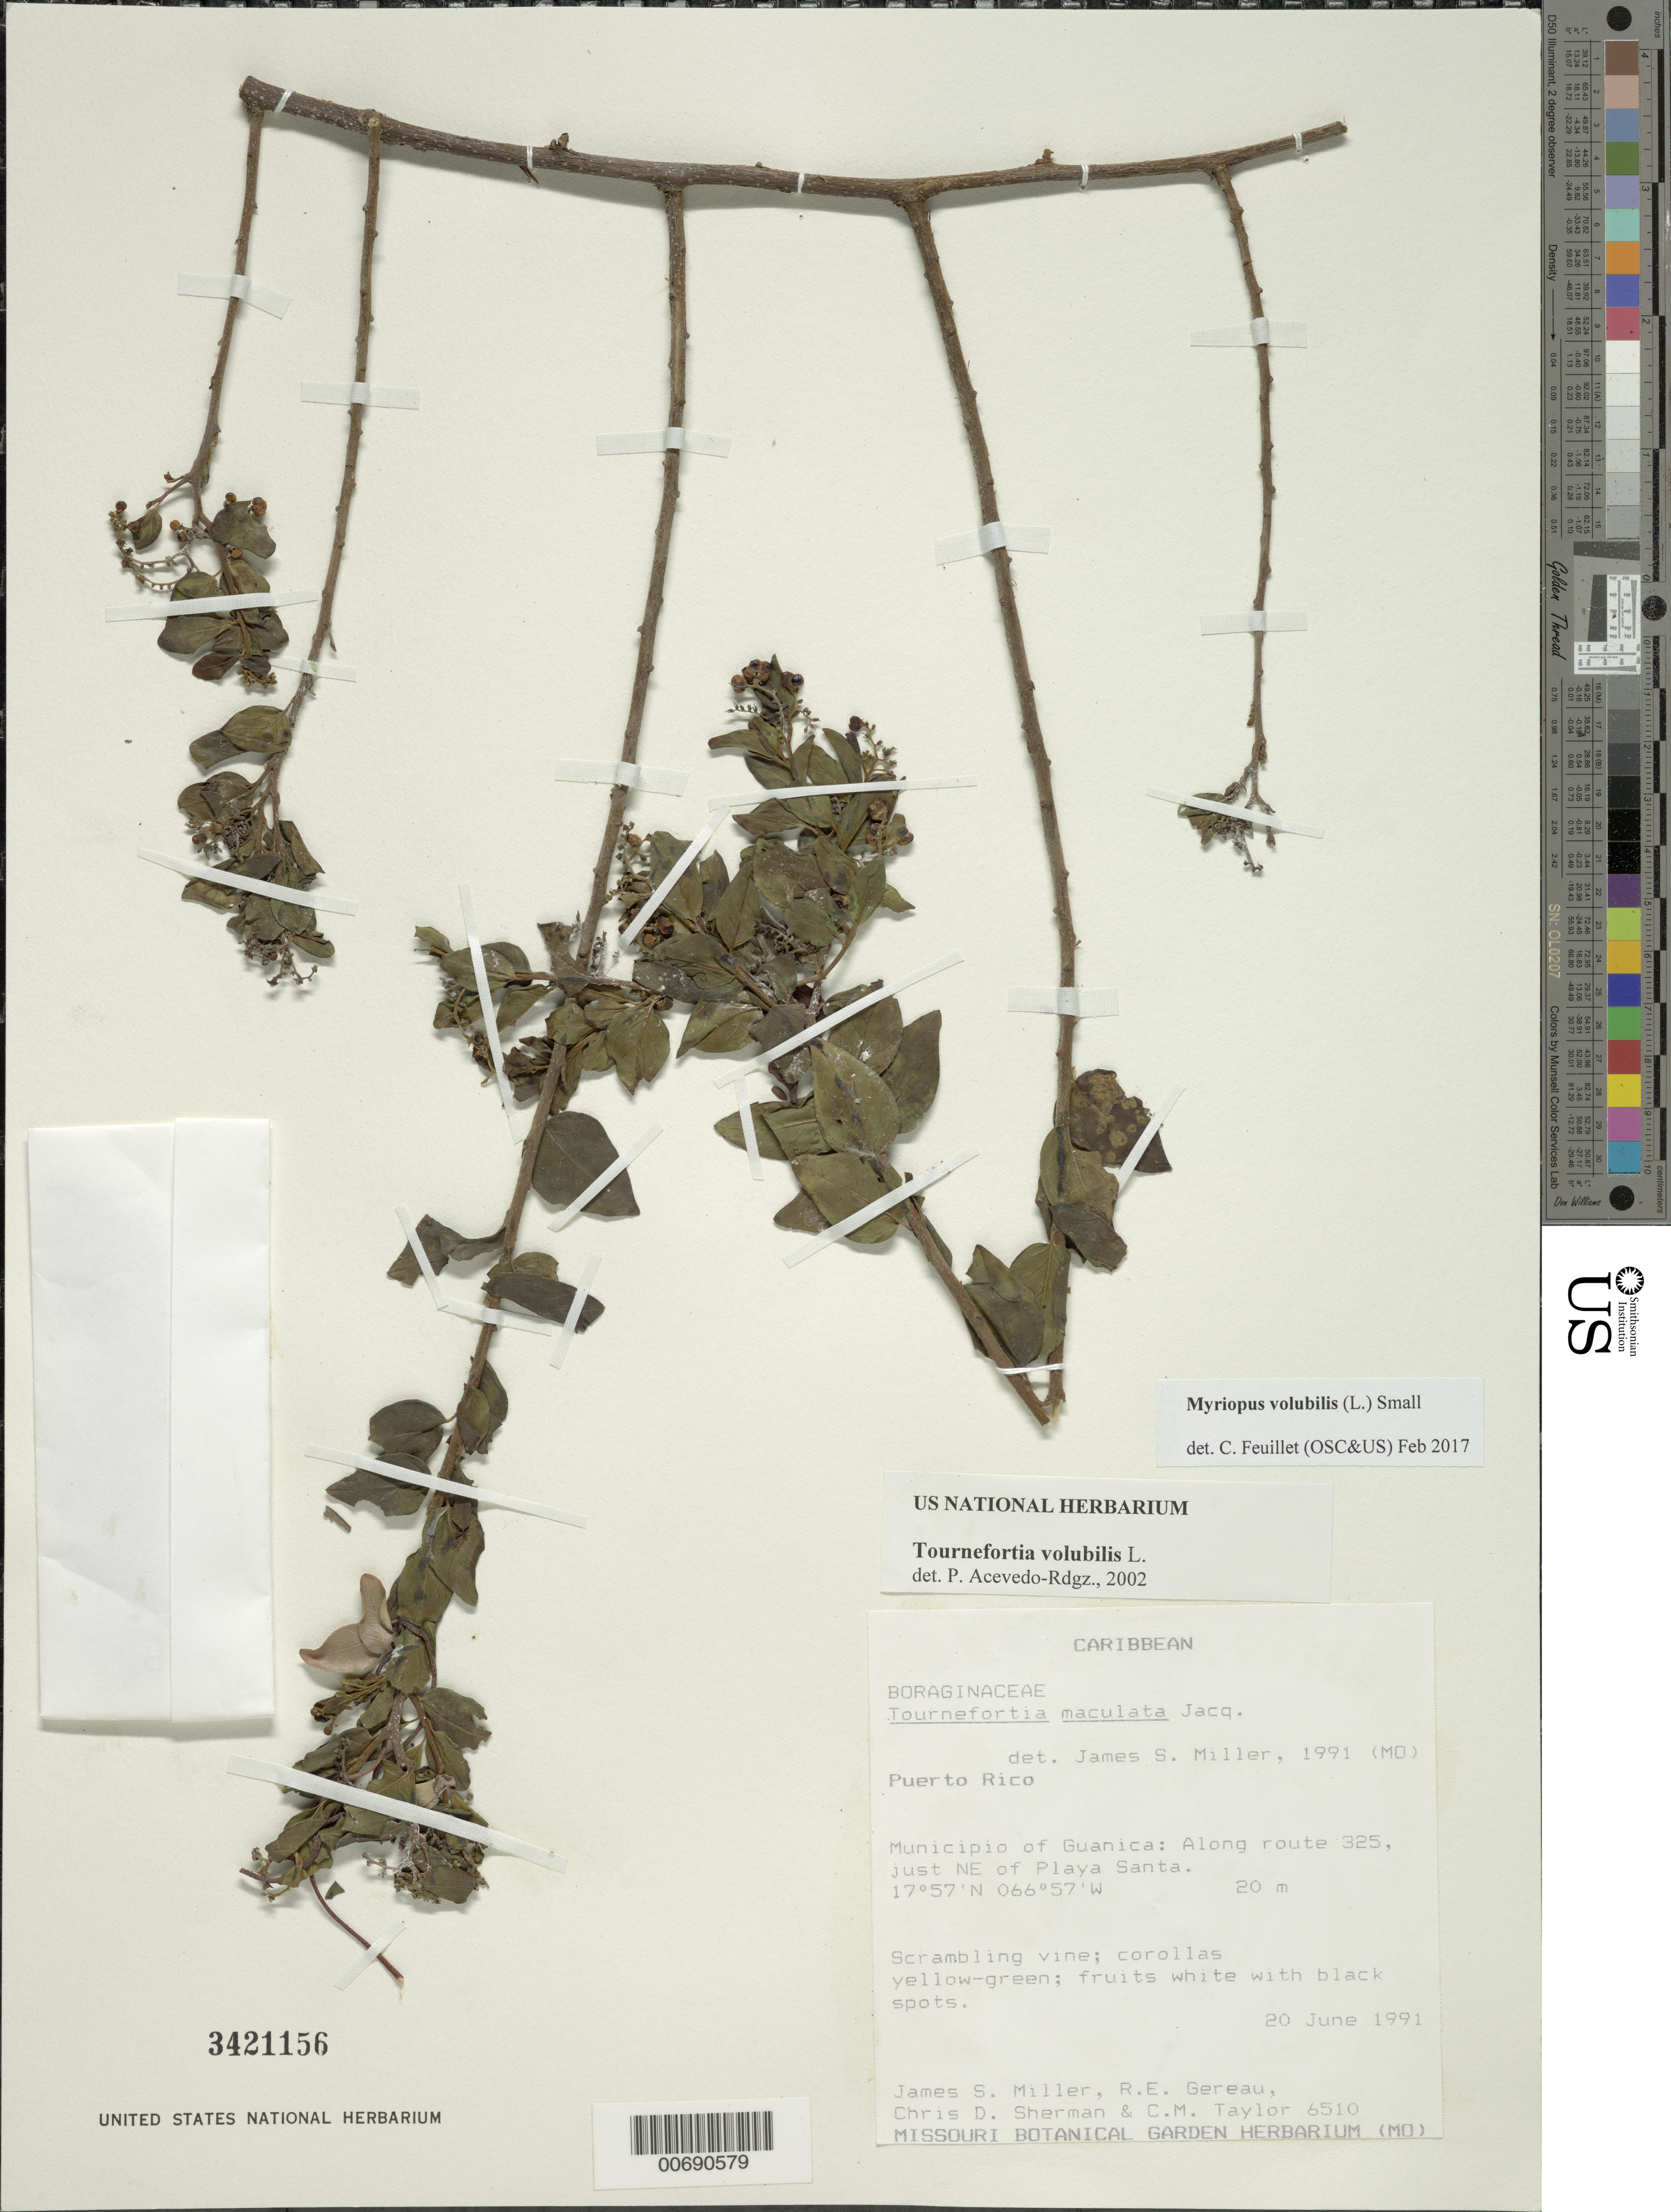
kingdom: Plantae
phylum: Tracheophyta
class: Magnoliopsida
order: Boraginales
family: Heliotropiaceae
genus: Myriopus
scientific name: Myriopus volubilis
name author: (L.) Small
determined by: Feuillet, C.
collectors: J. S. Miller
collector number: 6510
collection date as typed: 20 Jun 1991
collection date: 1991-06-20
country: Puerto Rico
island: Greater Antilles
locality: Mun. Guanica: along Rte 325, just NE of Playa Santa.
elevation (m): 20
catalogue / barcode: US 3421156